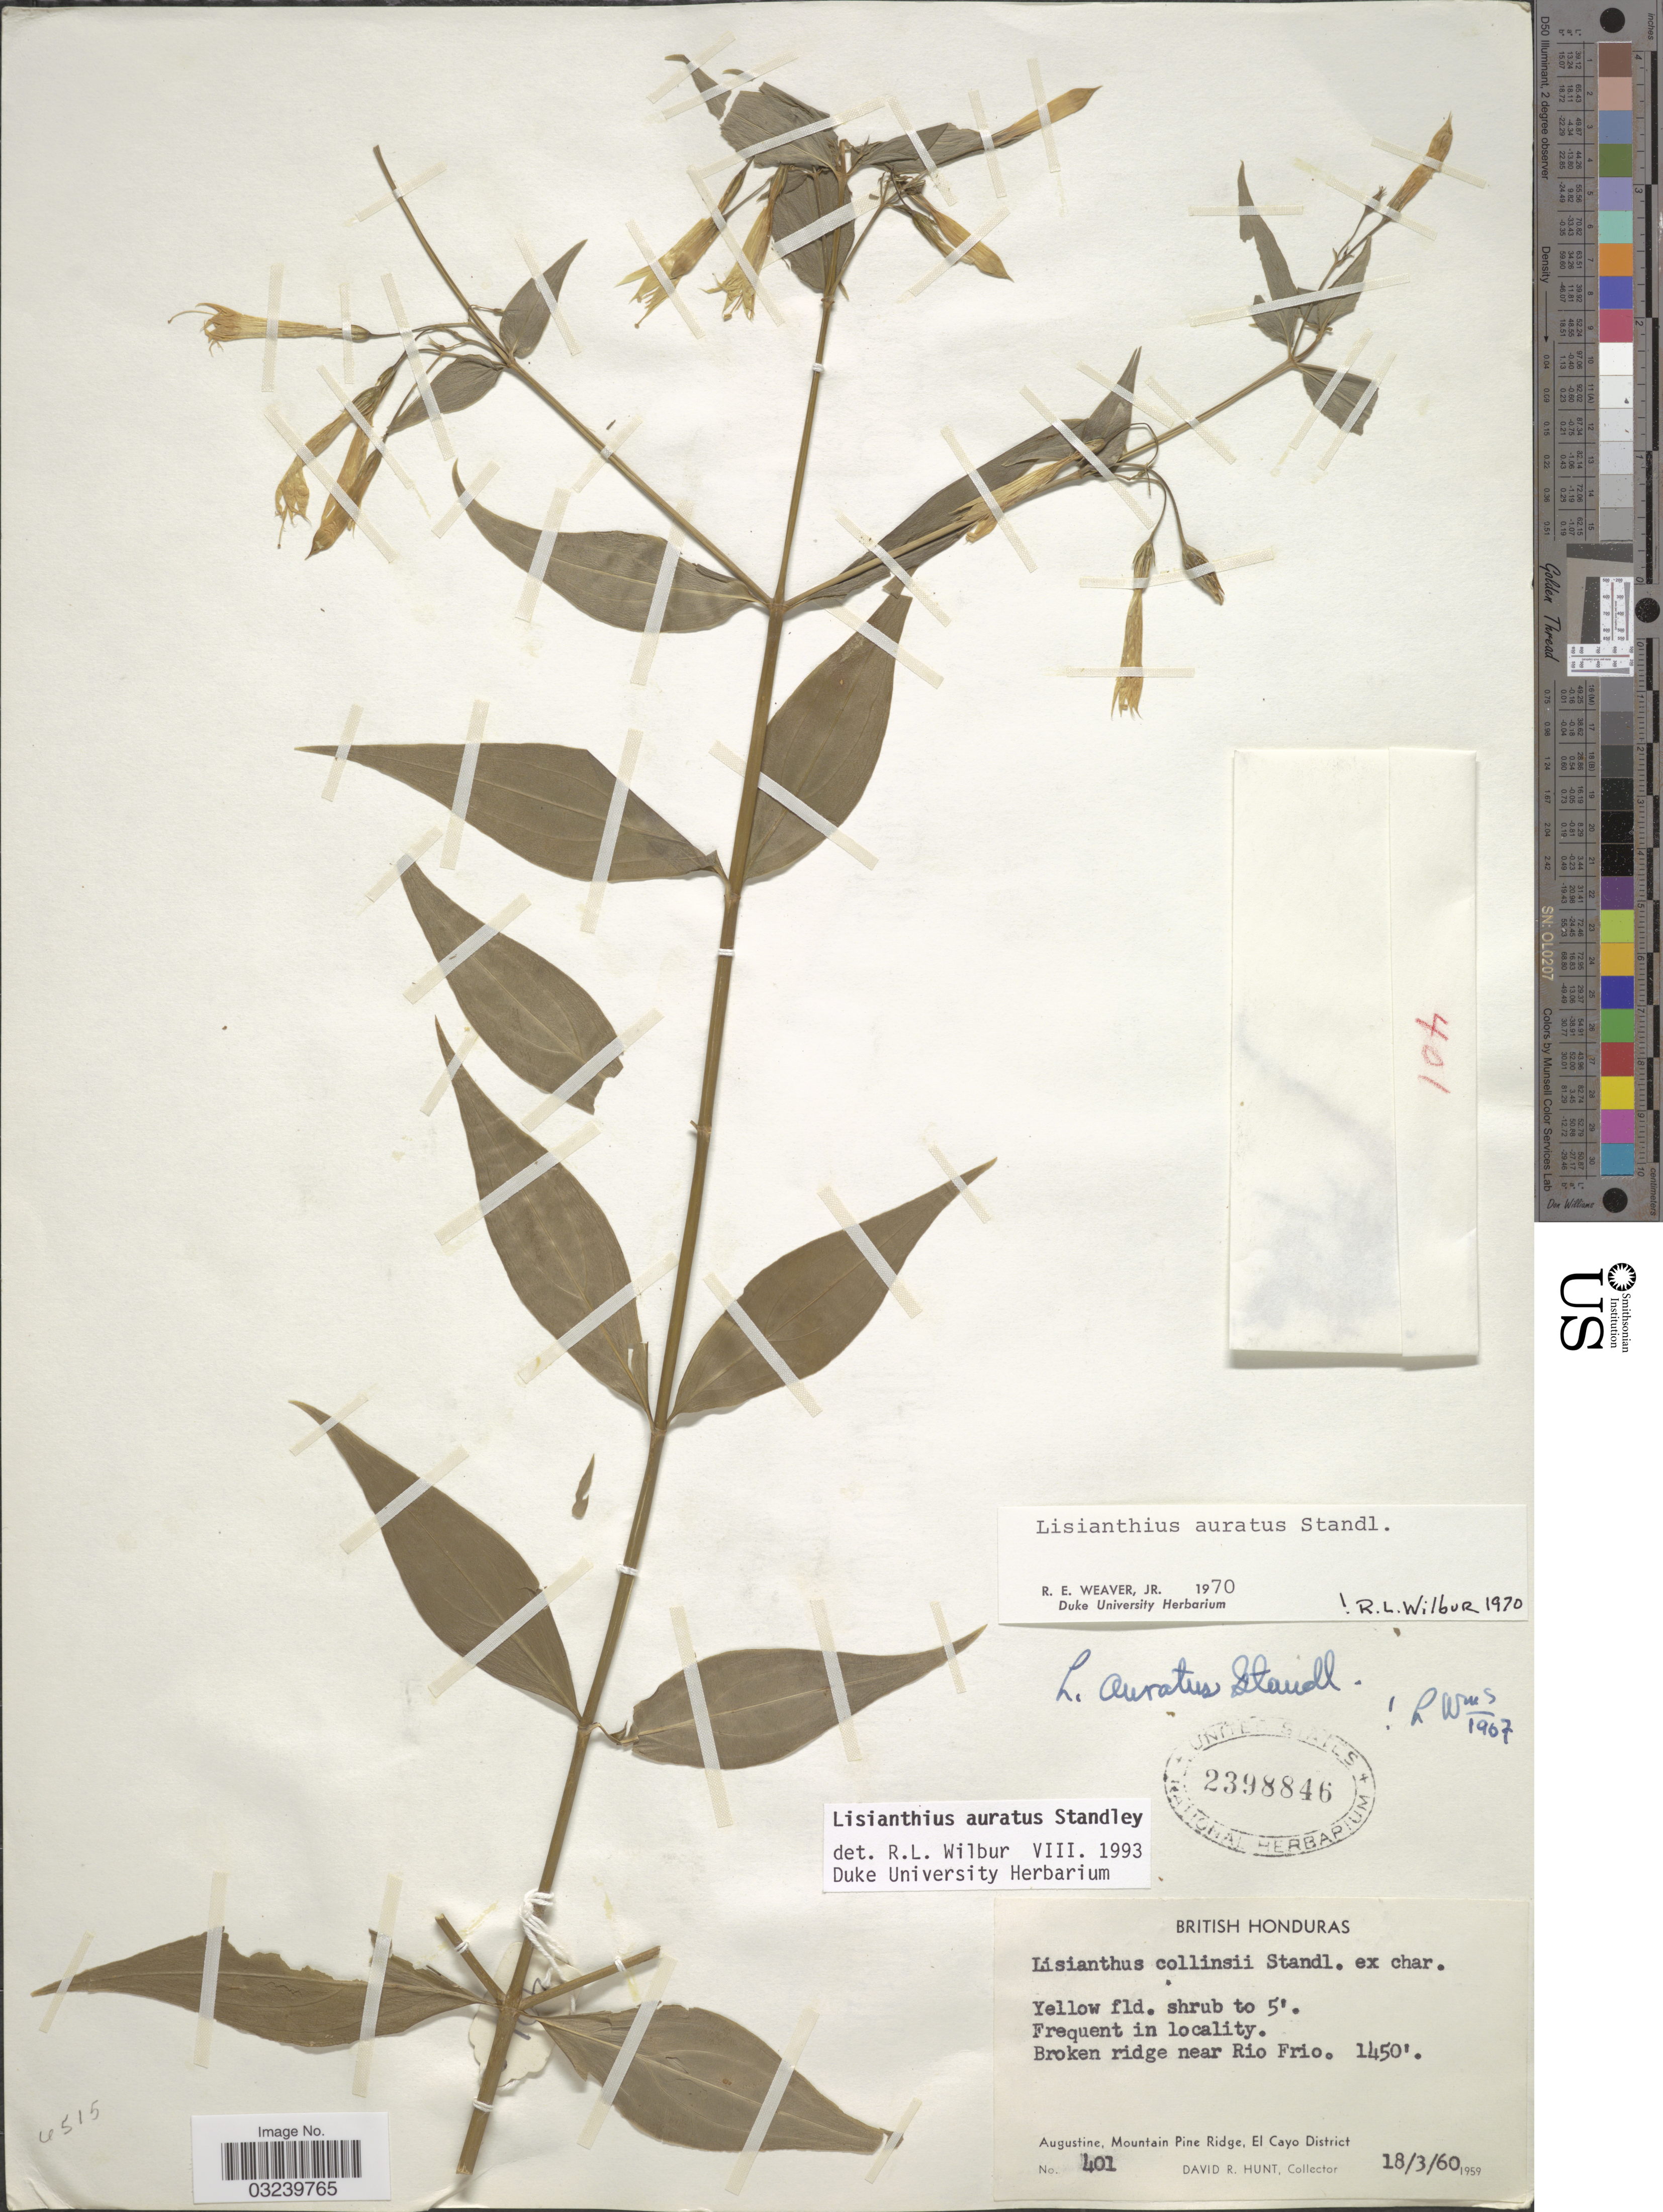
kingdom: Plantae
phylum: Tracheophyta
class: Magnoliopsida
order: Gentianales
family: Gentianaceae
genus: Lisianthius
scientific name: Lisianthius auratus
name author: Standl.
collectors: D. R. Hunt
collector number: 401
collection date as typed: Transcribed d/m/y: 18/3/60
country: Belize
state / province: Cayo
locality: British Honduras, Broken ridge near Rio Frio. Augsutine, Mountain Pine Ridge, El Cayo District.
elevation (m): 442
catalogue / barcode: US 2398846